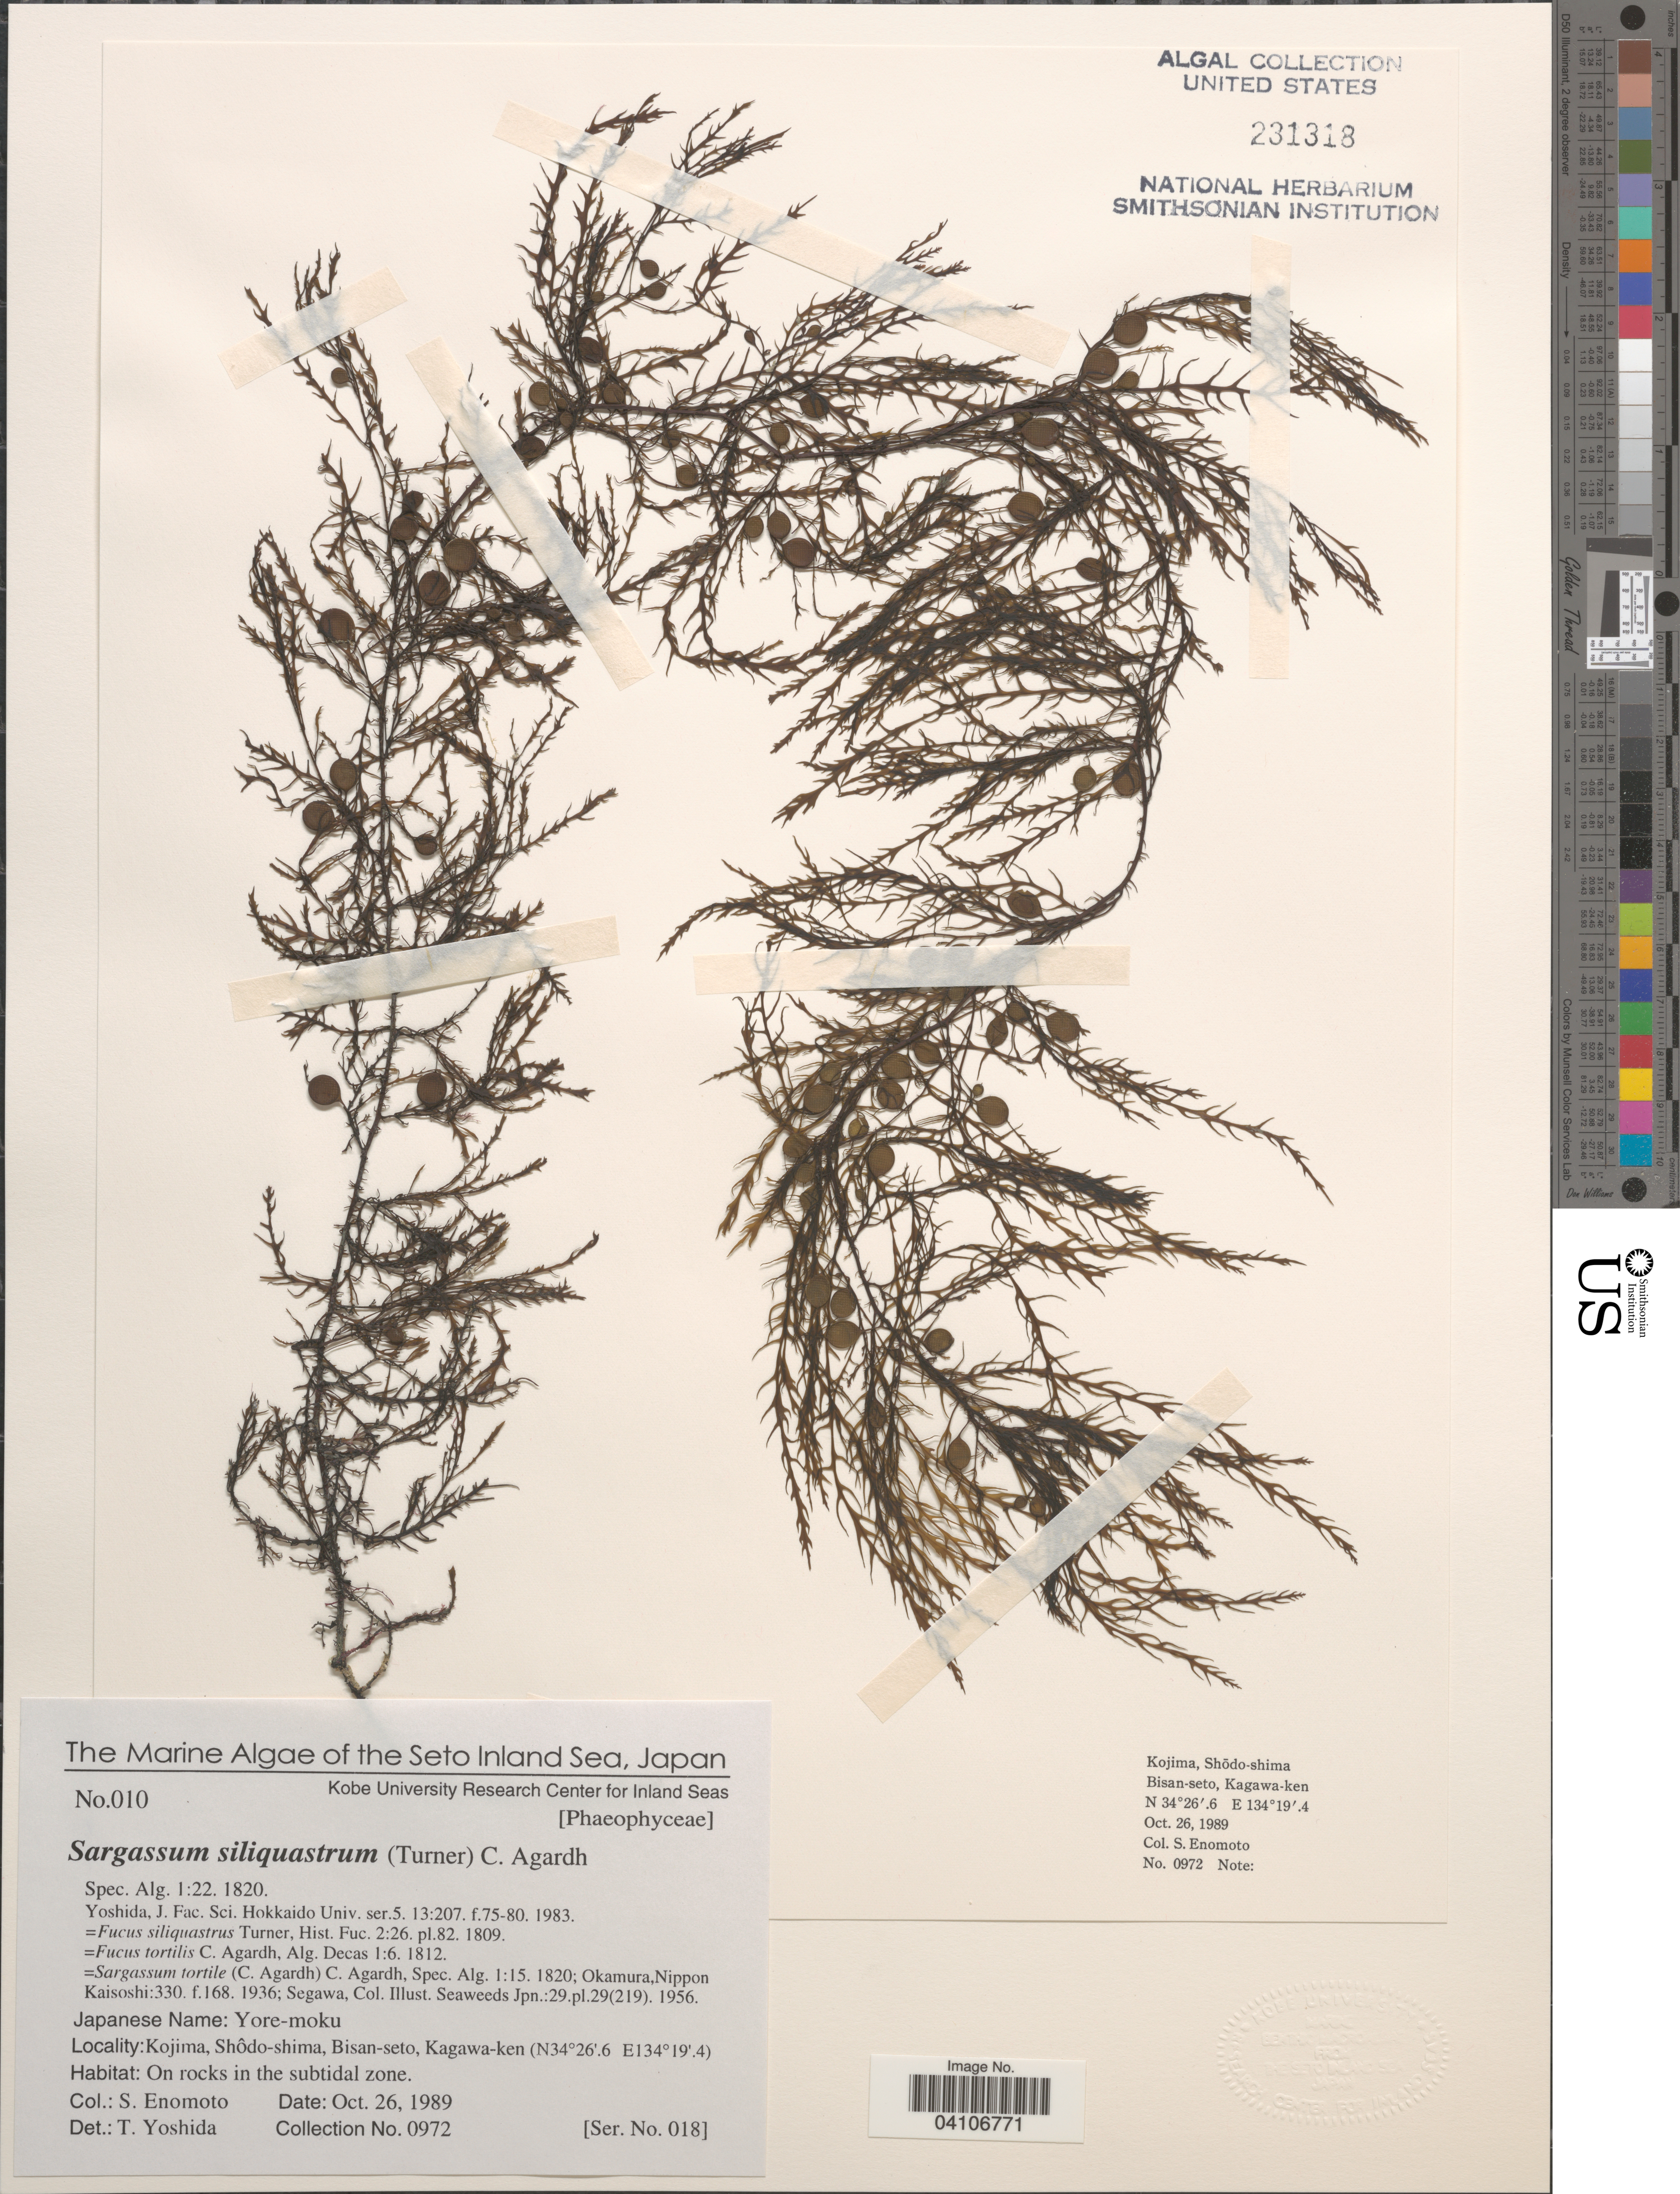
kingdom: Chromista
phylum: Ochrophyta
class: Phaeophyceae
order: Fucales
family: Sargassaceae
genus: Sargassum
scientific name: Sargassum siliquastrum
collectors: S. Enomoto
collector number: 0972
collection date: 1989-10-06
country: Japan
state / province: Kagawa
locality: The Seto Inland Sea. Kojima, Shôdo-shima, Bisan-seto, Kagawa-ken. On rocks in the subtidal zone.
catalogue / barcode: US 231318